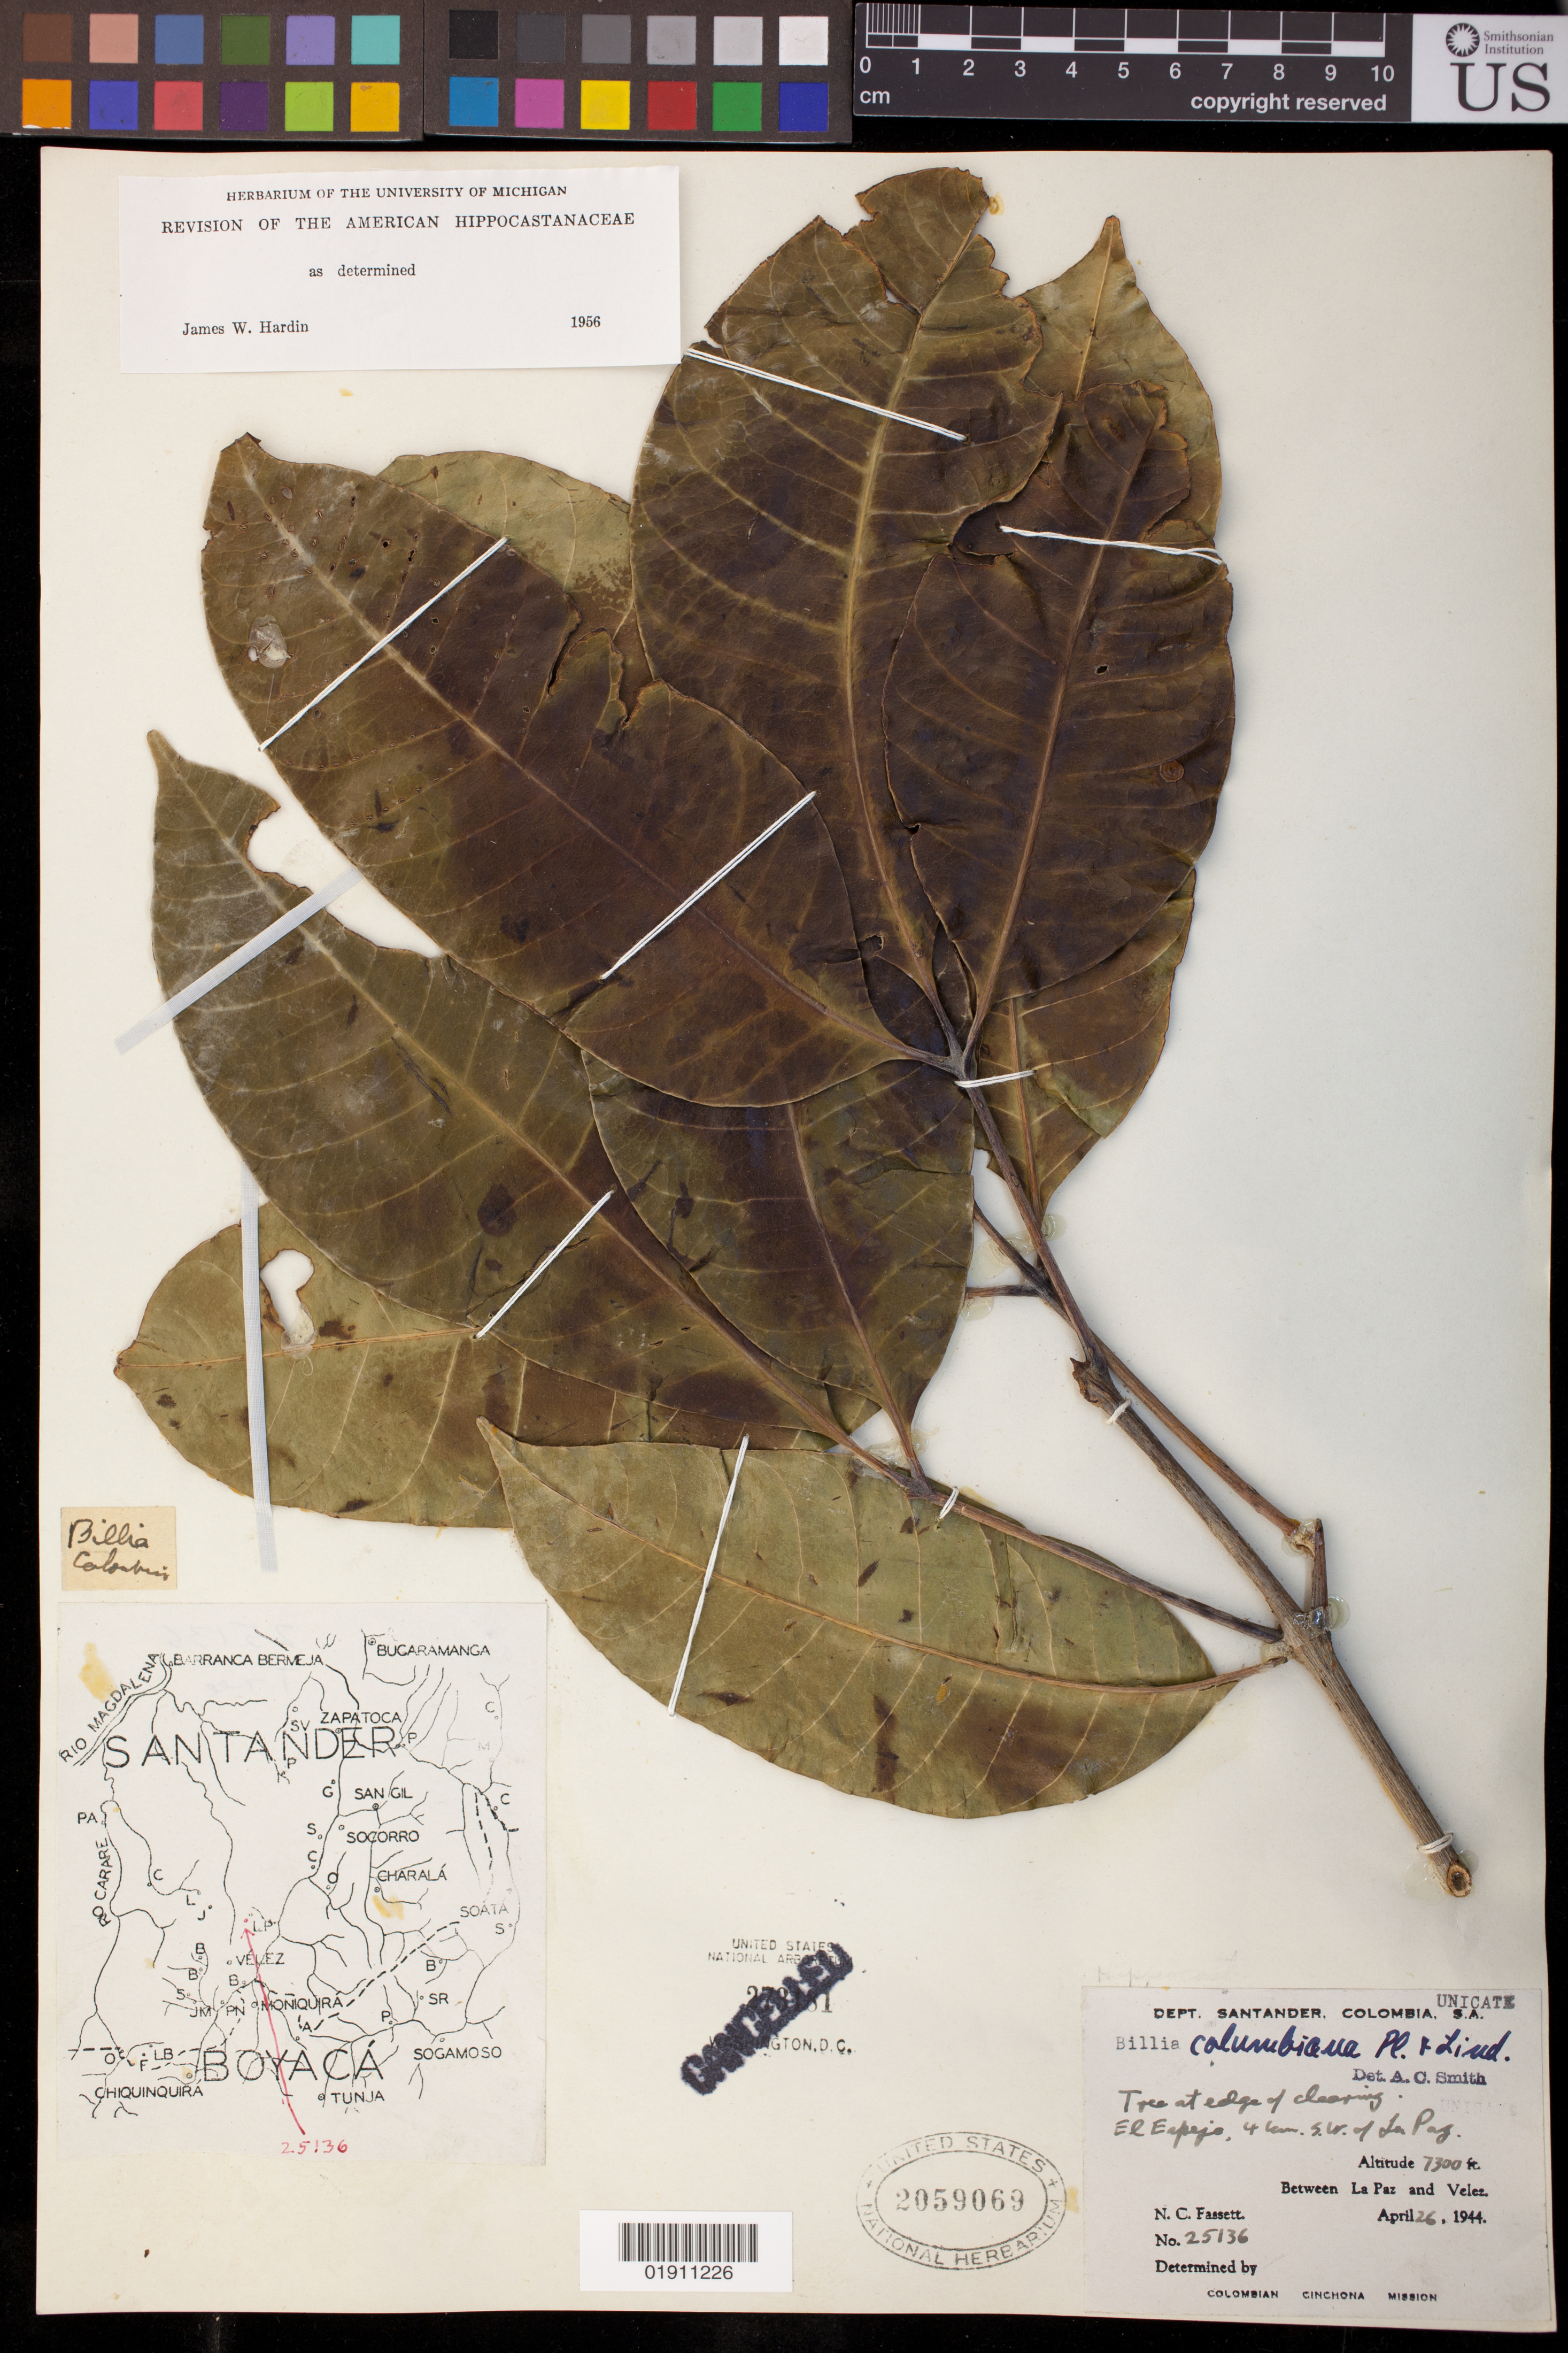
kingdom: Plantae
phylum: Tracheophyta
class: Magnoliopsida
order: Sapindales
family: Sapindaceae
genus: Billia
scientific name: Billia rosea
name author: (Planch. & Linden) C. Ulloa & P.M. Jørg.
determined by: Acevedo-Rodríguez, P., (BOT), Smithsonian Institution - National Museum of Natural History (UNITED STATES)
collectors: N. C. Fassett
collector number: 25136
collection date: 1944-04-26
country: Colombia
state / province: Santander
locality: El Espejo, 4 km. S.W. of La Paz; Between La Paz and Velez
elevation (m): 2225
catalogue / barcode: US 2059069